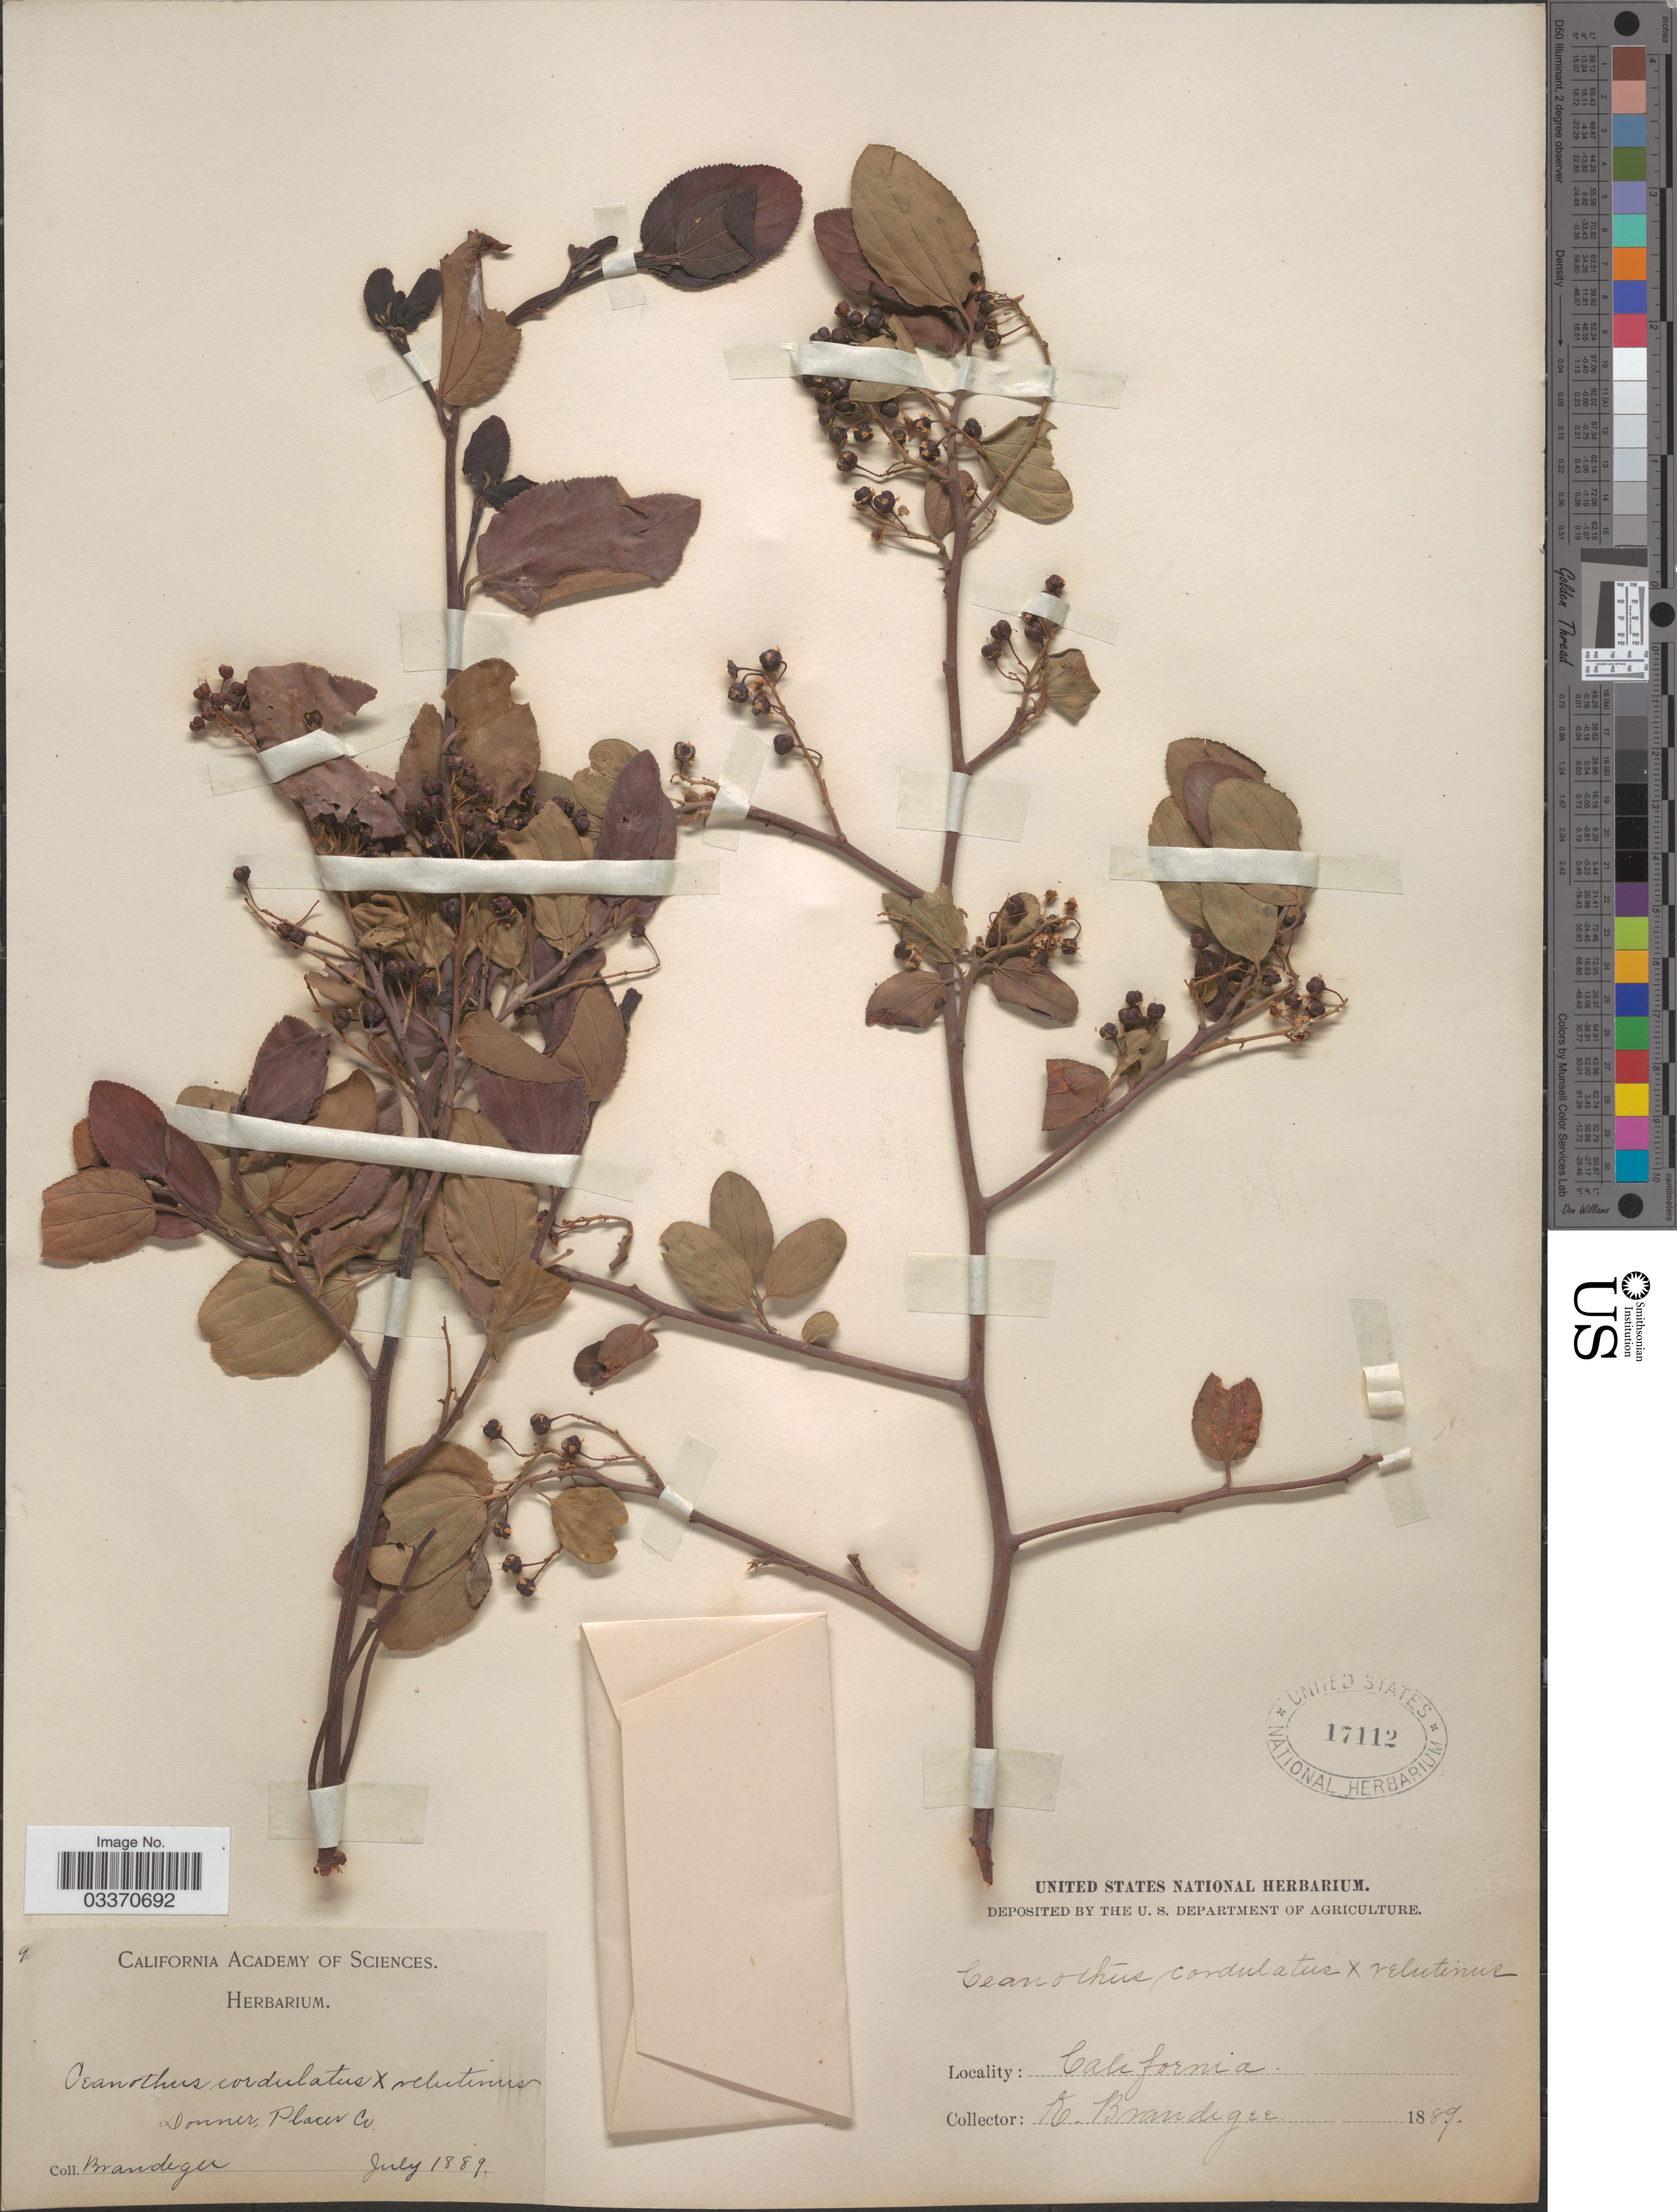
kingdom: Plantae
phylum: Tracheophyta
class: Magnoliopsida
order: Rosales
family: Rhamnaceae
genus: Ceanothus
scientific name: Ceanothus cordulatus x C. velutinus Douglas ex Hook.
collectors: K. Brandegee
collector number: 9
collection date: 1889-07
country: United States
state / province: California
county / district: Placer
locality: Donner, Placer Co.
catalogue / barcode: US 17112